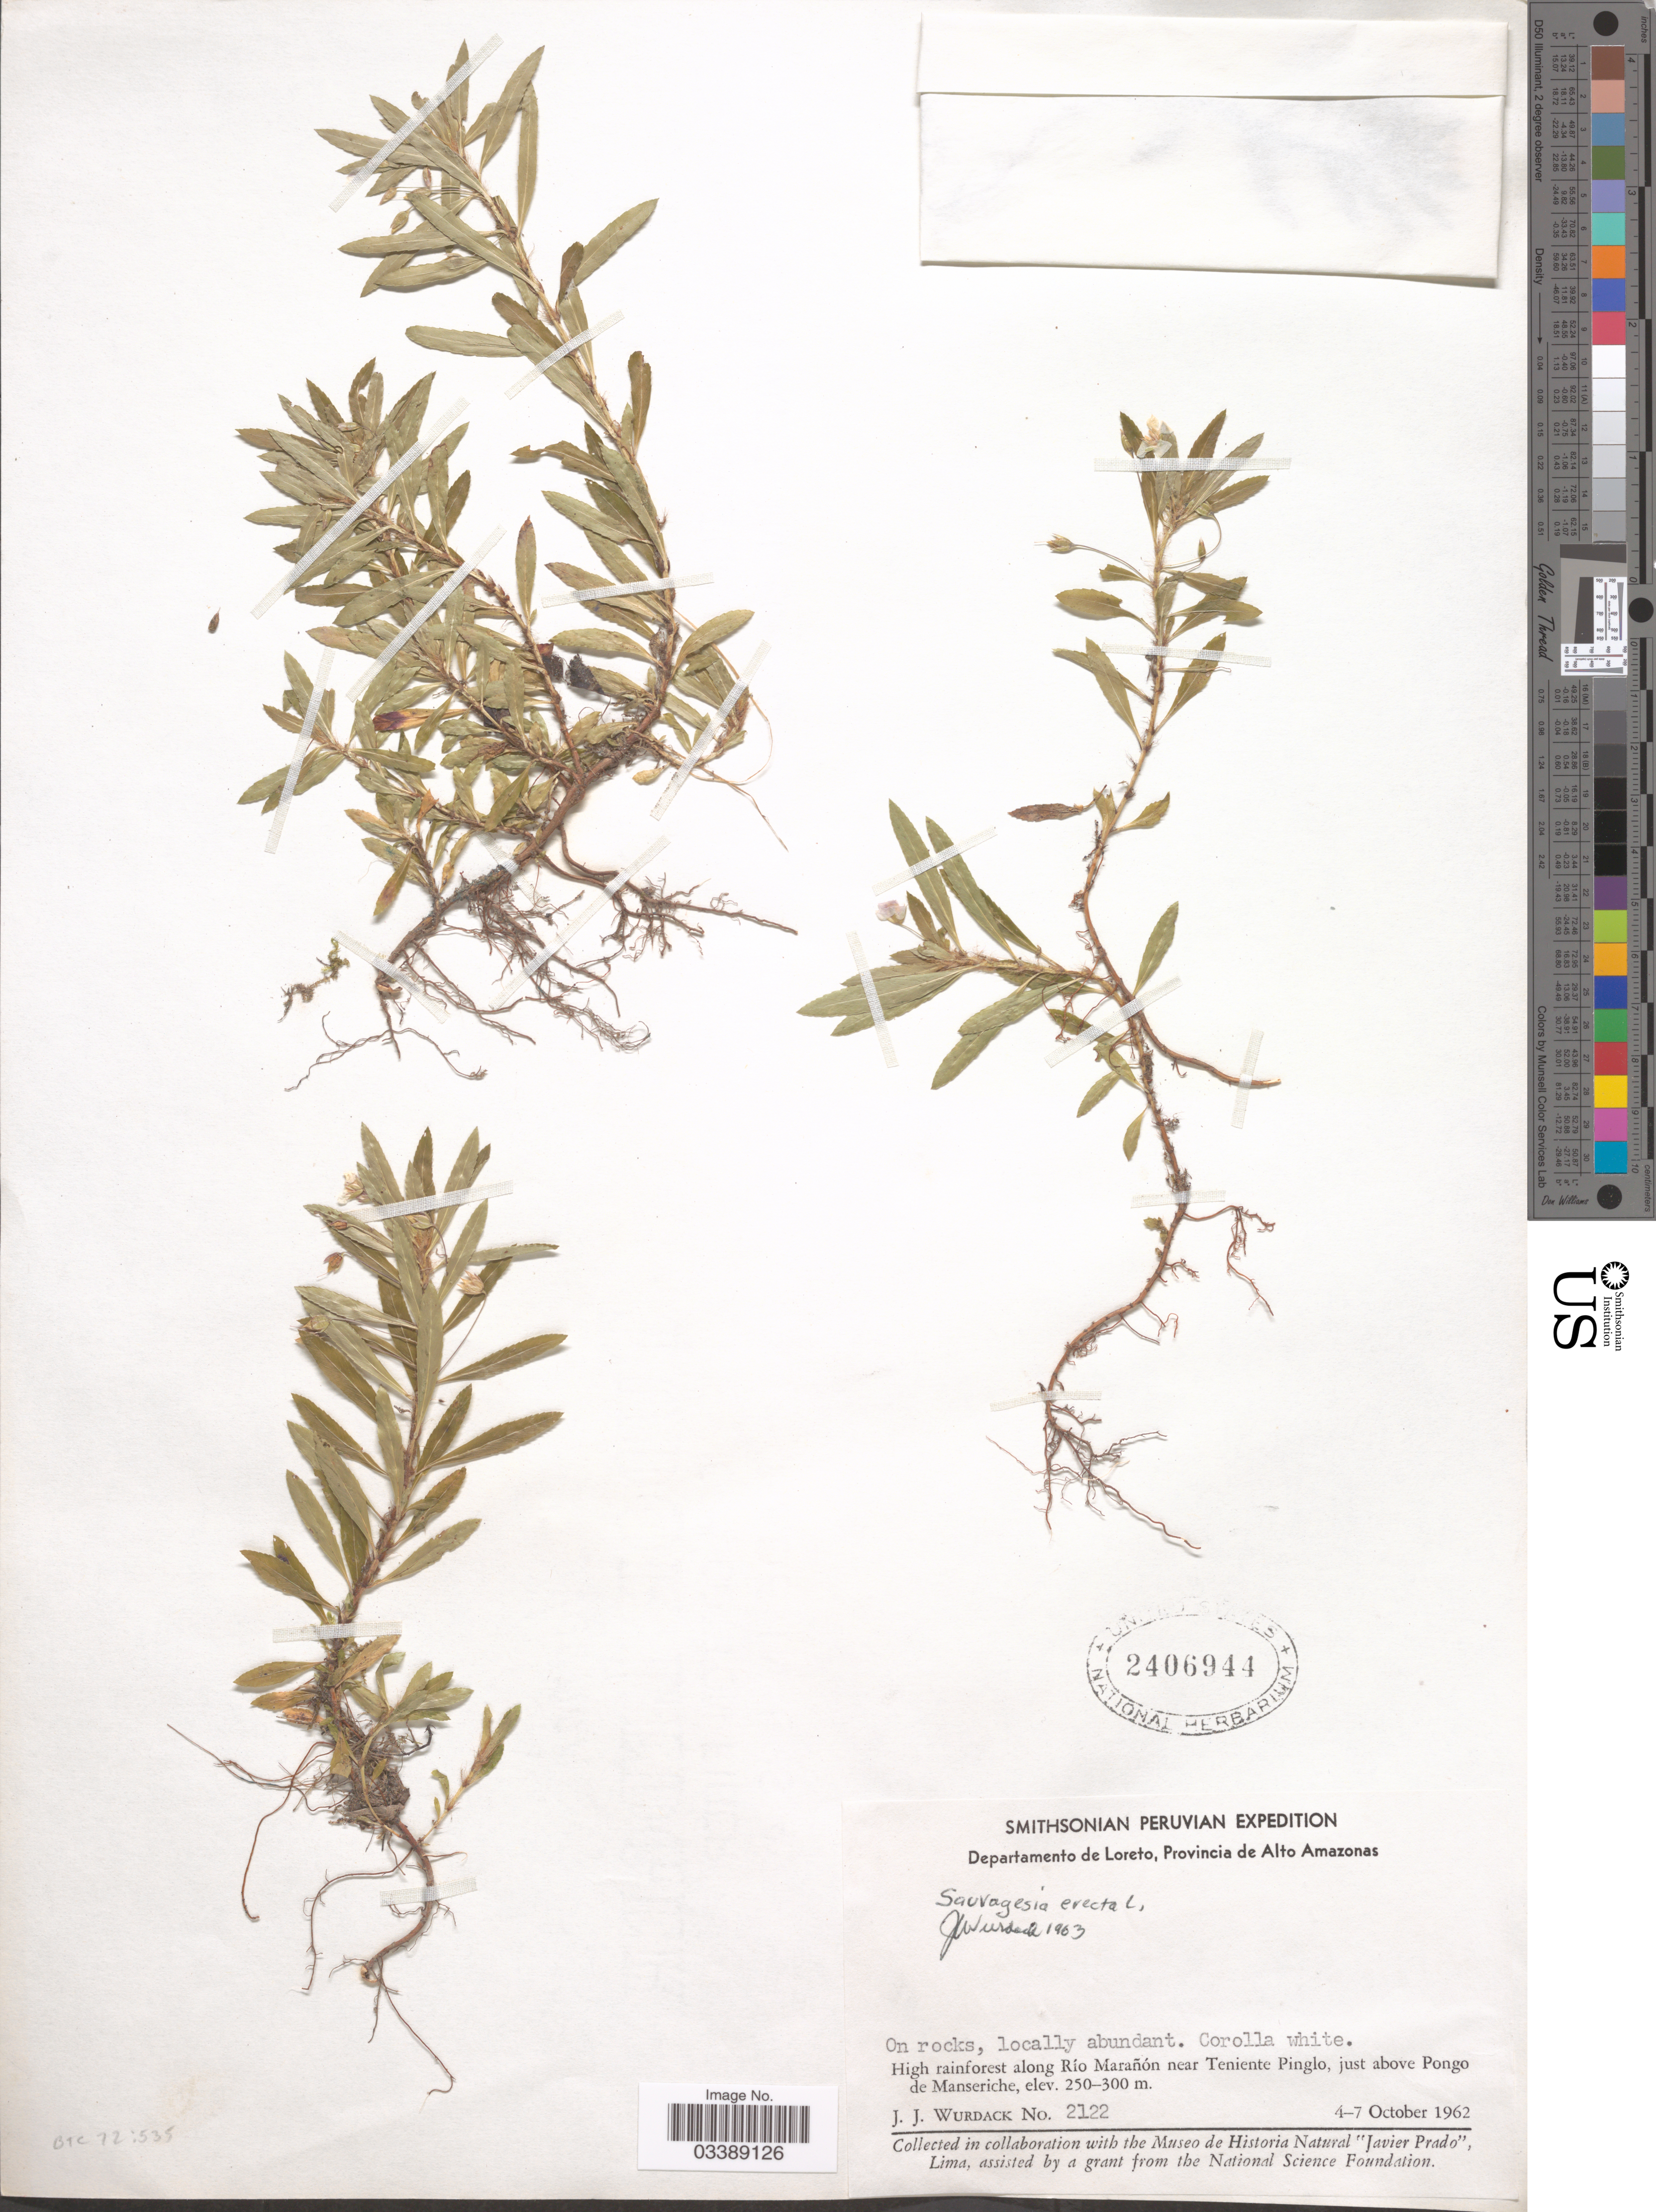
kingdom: Plantae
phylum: Tracheophyta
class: Magnoliopsida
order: Malpighiales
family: Ochnaceae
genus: Sauvagesia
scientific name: Sauvagesia erecta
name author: L.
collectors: J. J. Wurdack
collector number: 2122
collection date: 1962-10-04/1962-10-10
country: Peru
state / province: Loreto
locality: Departamento de Loreto, Provincia de Alto Amazonas. Along Río Marañon near Teniente Pinglo, just above Pongo de Manseriche.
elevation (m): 250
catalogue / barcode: US 2406944